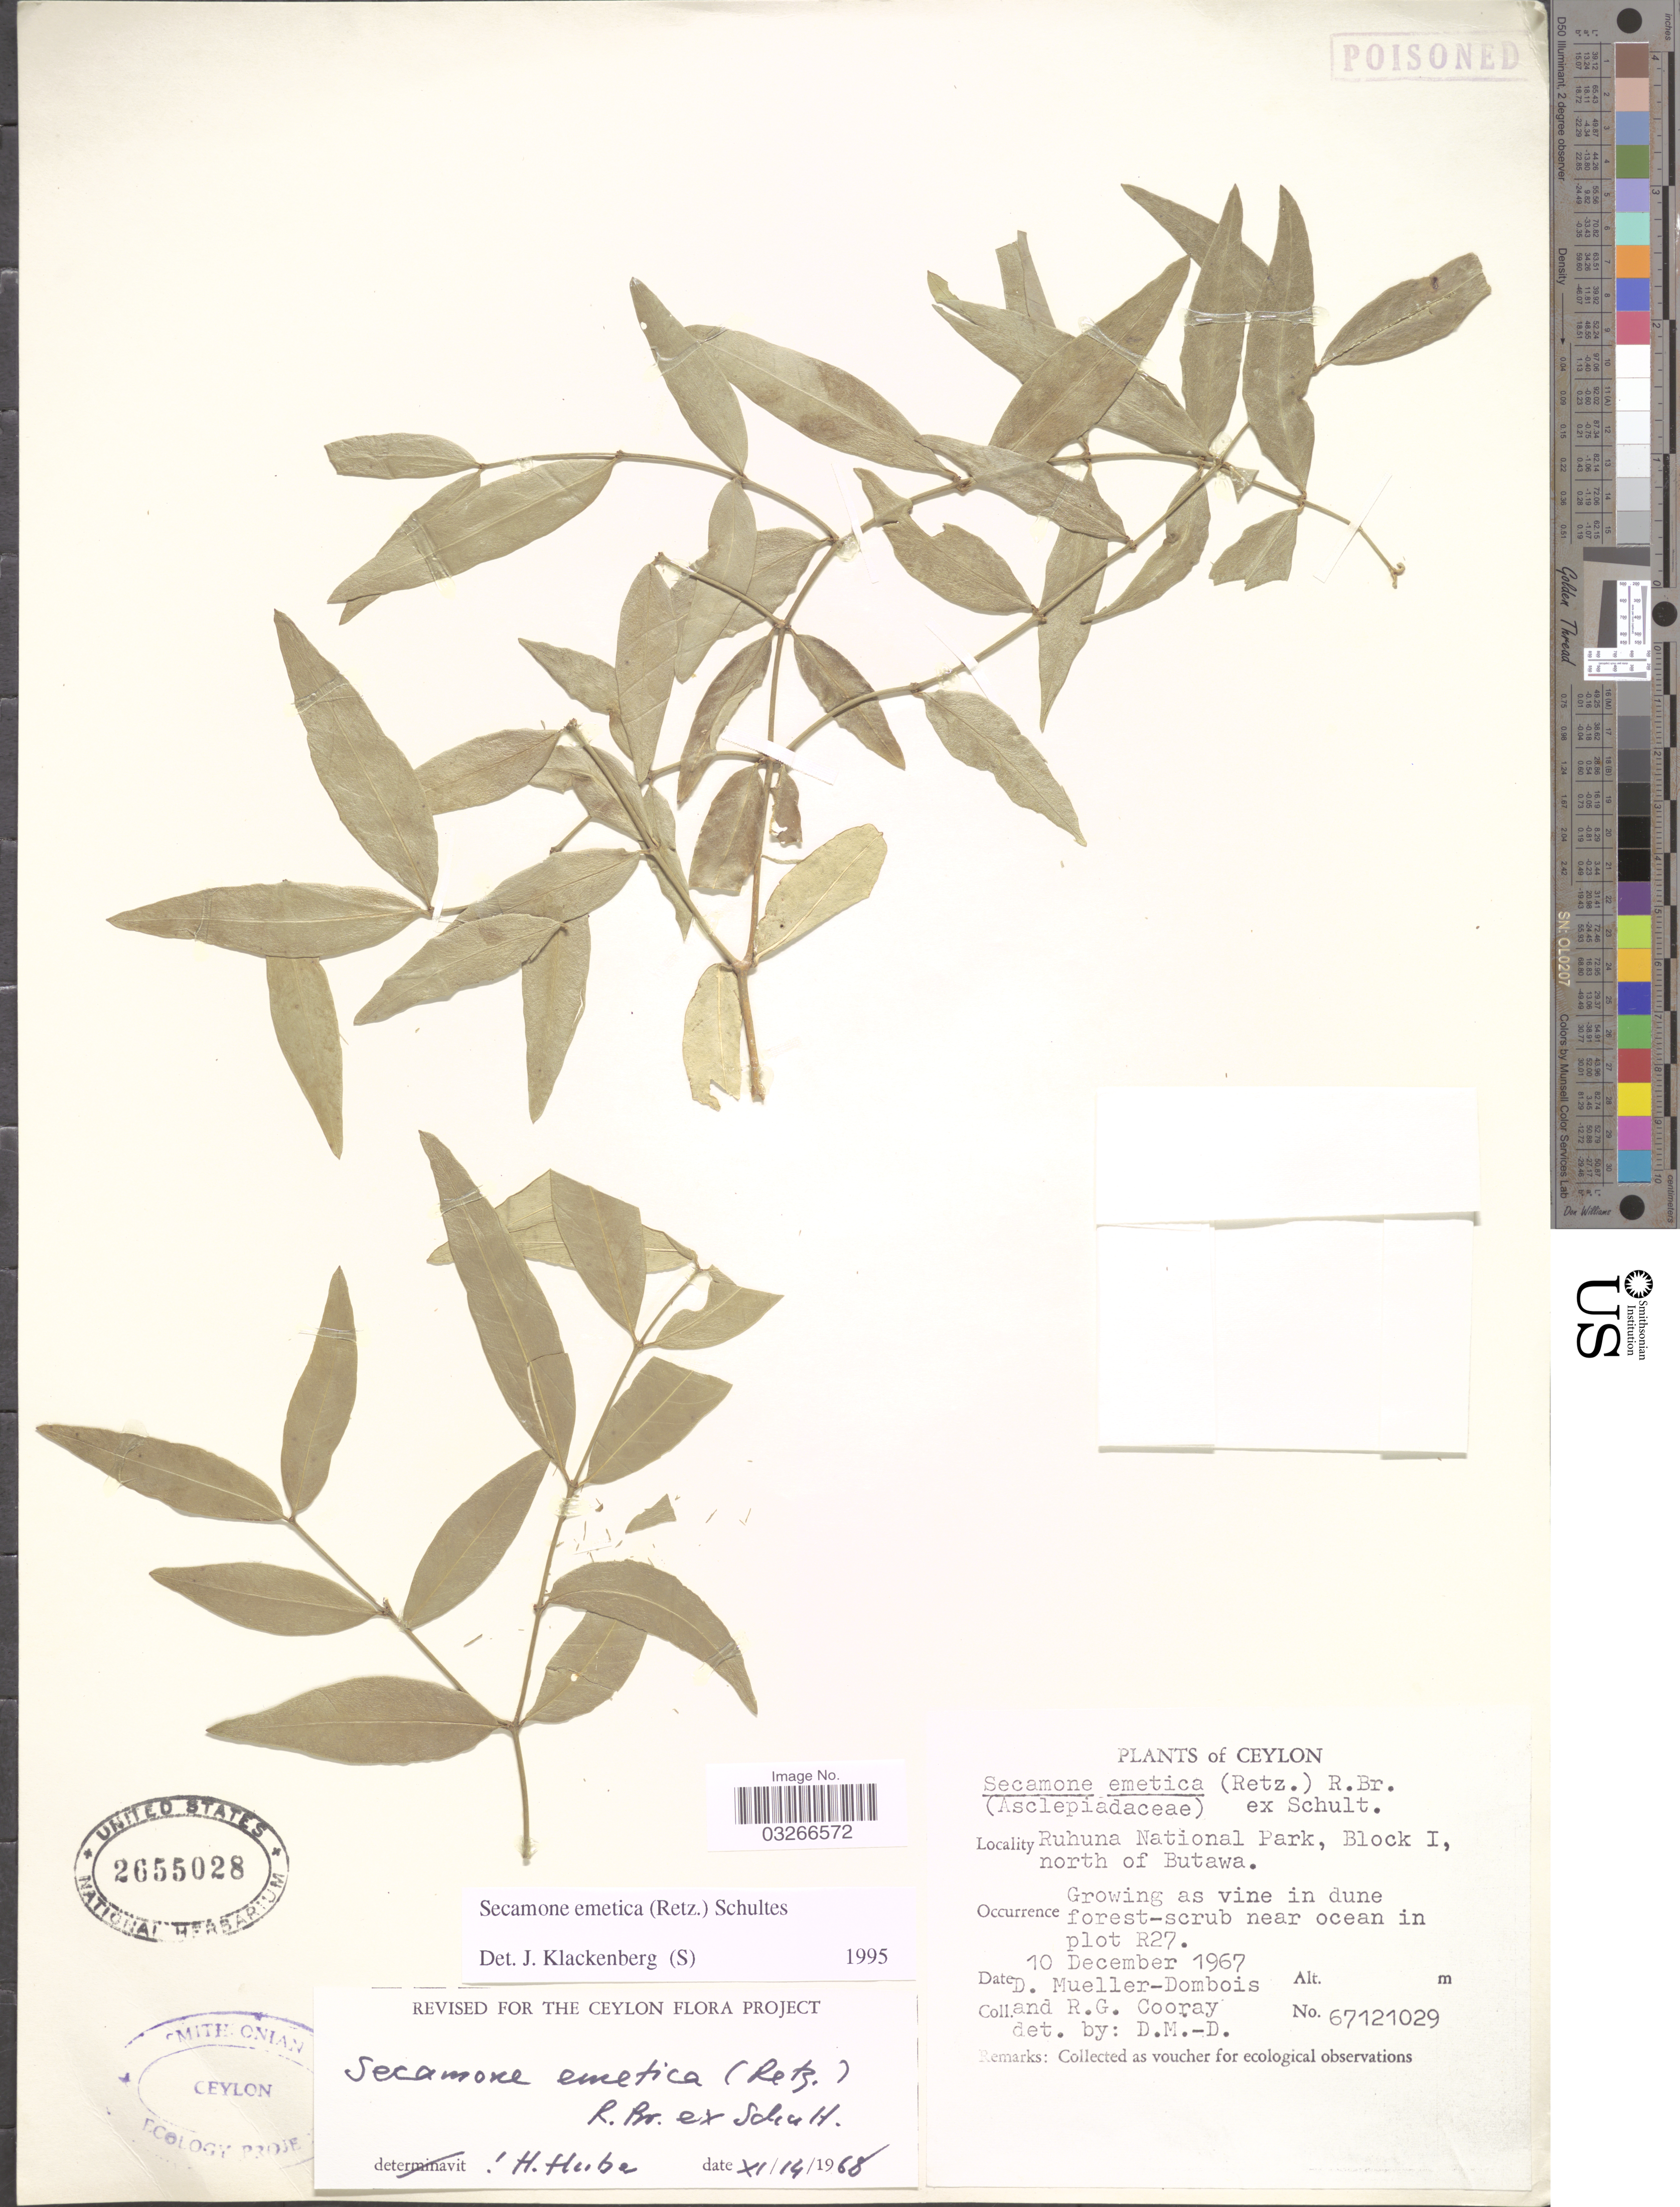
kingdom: Plantae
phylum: Tracheophyta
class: Magnoliopsida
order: Gentianales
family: Apocynaceae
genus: Secamone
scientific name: Secamone emetica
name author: (Retz.) R. Br. ex Schult.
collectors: D. Meuller-Dombois & R. Cooray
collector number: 67121029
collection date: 1967-12-10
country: Sri Lanka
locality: Ceylon. Ruhuna National Park, Block I, north of Butawa. Growing as vine in dune forest-scrub near ocean in plot R27.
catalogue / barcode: US 2655028